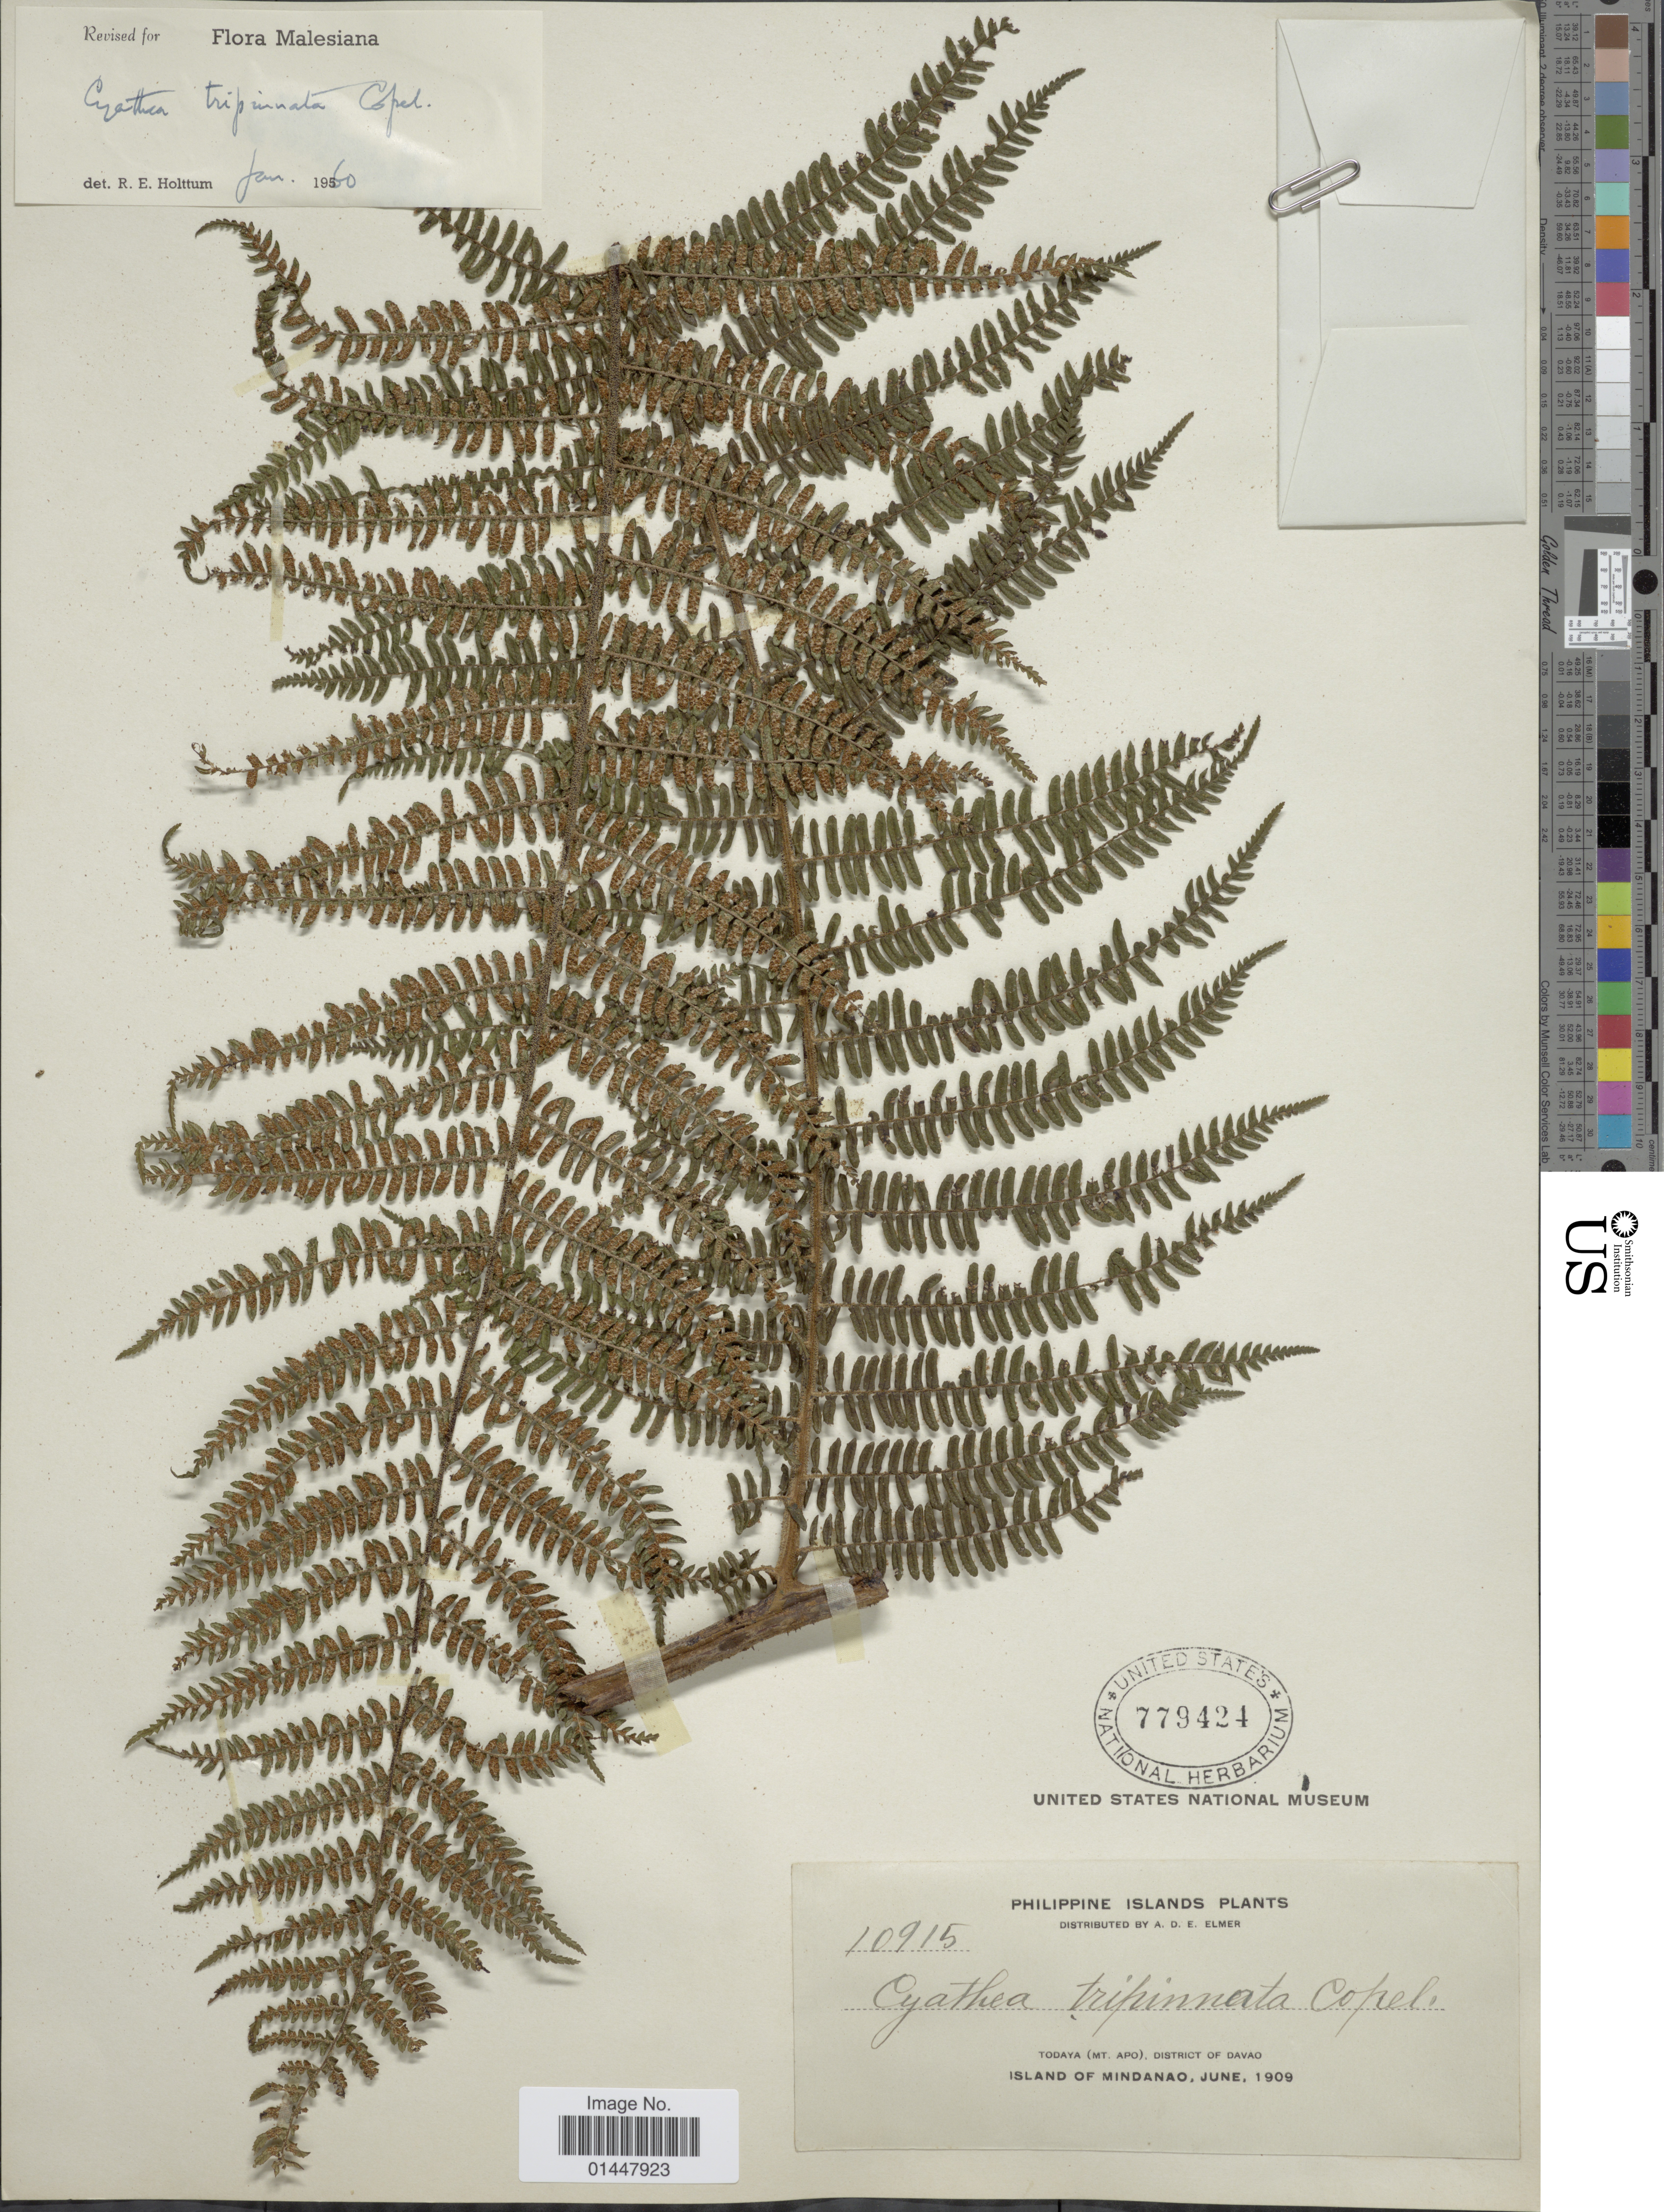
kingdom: Plantae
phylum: Tracheophyta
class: Polypodiopsida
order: Cyatheales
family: Cyatheaceae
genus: Sphaeropteris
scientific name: Sphaeropteris tripinnata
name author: (Copel.) R.M. Tryon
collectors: A. D. E. Elmer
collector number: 10915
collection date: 1909-06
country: Philippines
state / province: Davao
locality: Philippine Islands, Todaya (Mt. Apo) District of Davao, Island of Mindanao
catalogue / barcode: US 779424